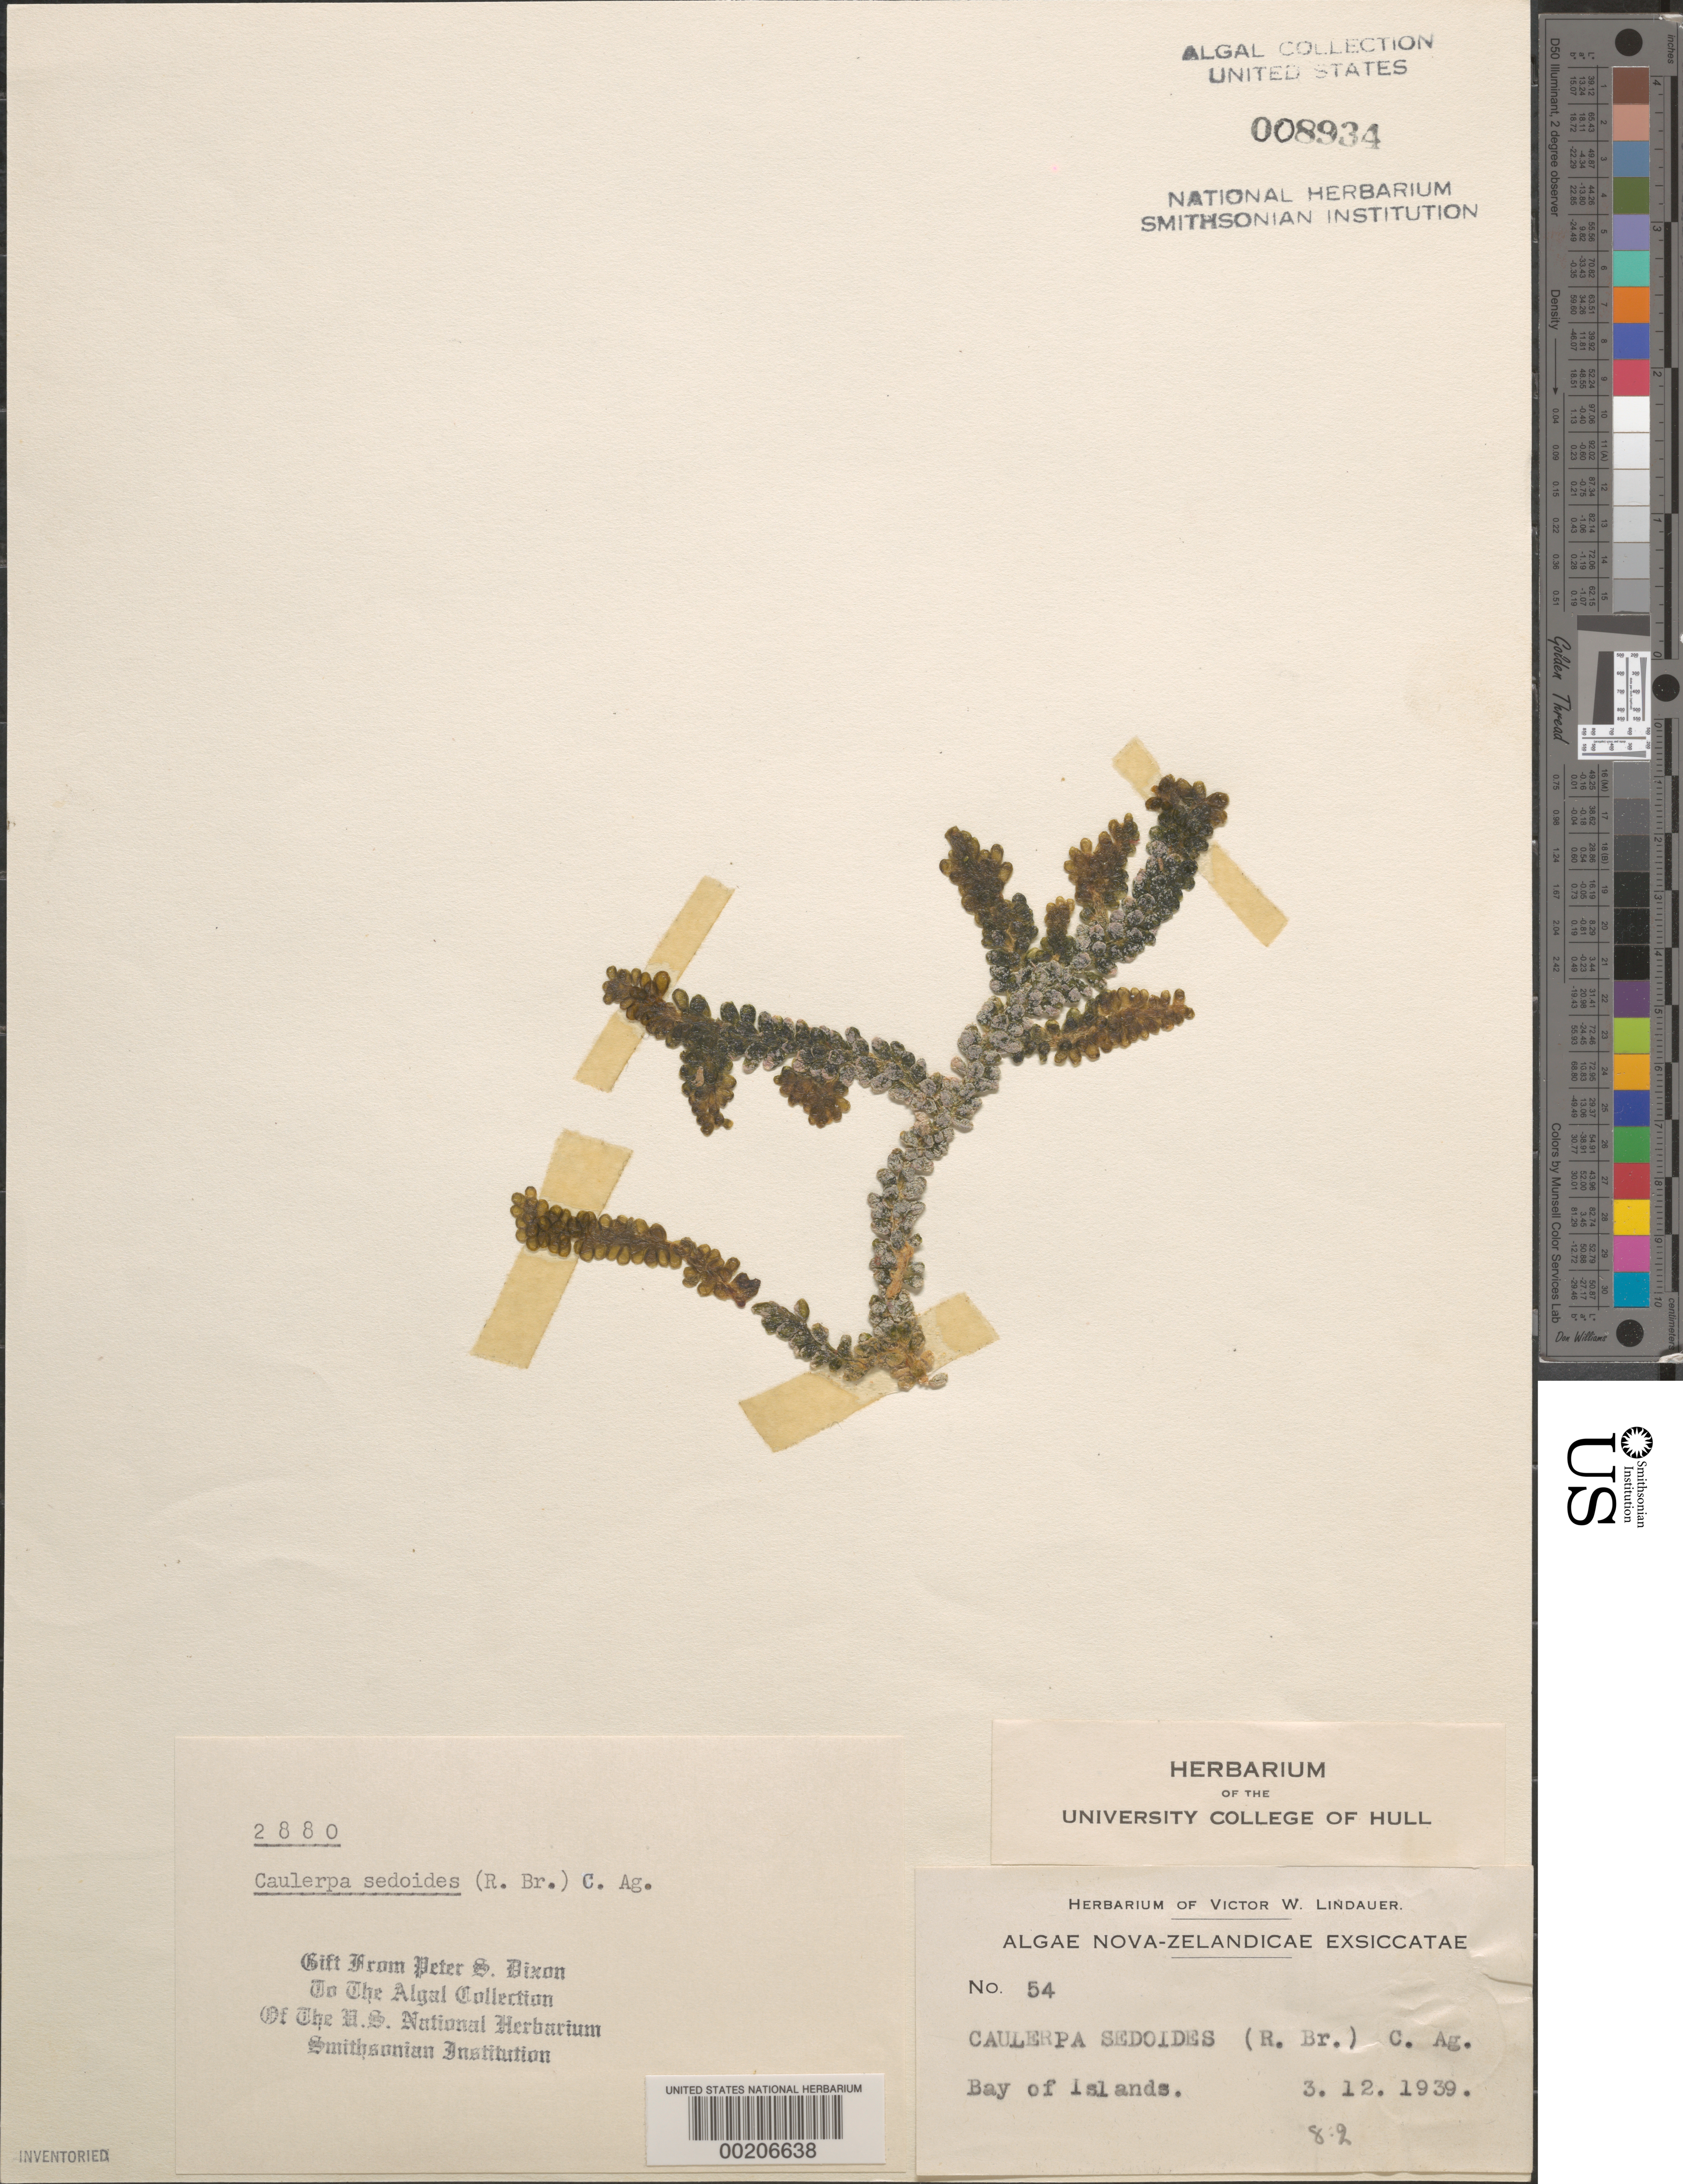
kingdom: Plantae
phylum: Chlorophyta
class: Ulvophyceae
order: Bryopsidales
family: Caulerpaceae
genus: Caulerpa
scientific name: Caulerpa sedoides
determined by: Dixon, P. S.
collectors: V. Lindauer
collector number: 54 & PSD 2880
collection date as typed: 03 Dec 1939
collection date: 1939-12-03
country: New Zealand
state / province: Northland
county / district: Far North District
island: North Island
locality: Bay of Islands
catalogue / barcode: US 8934